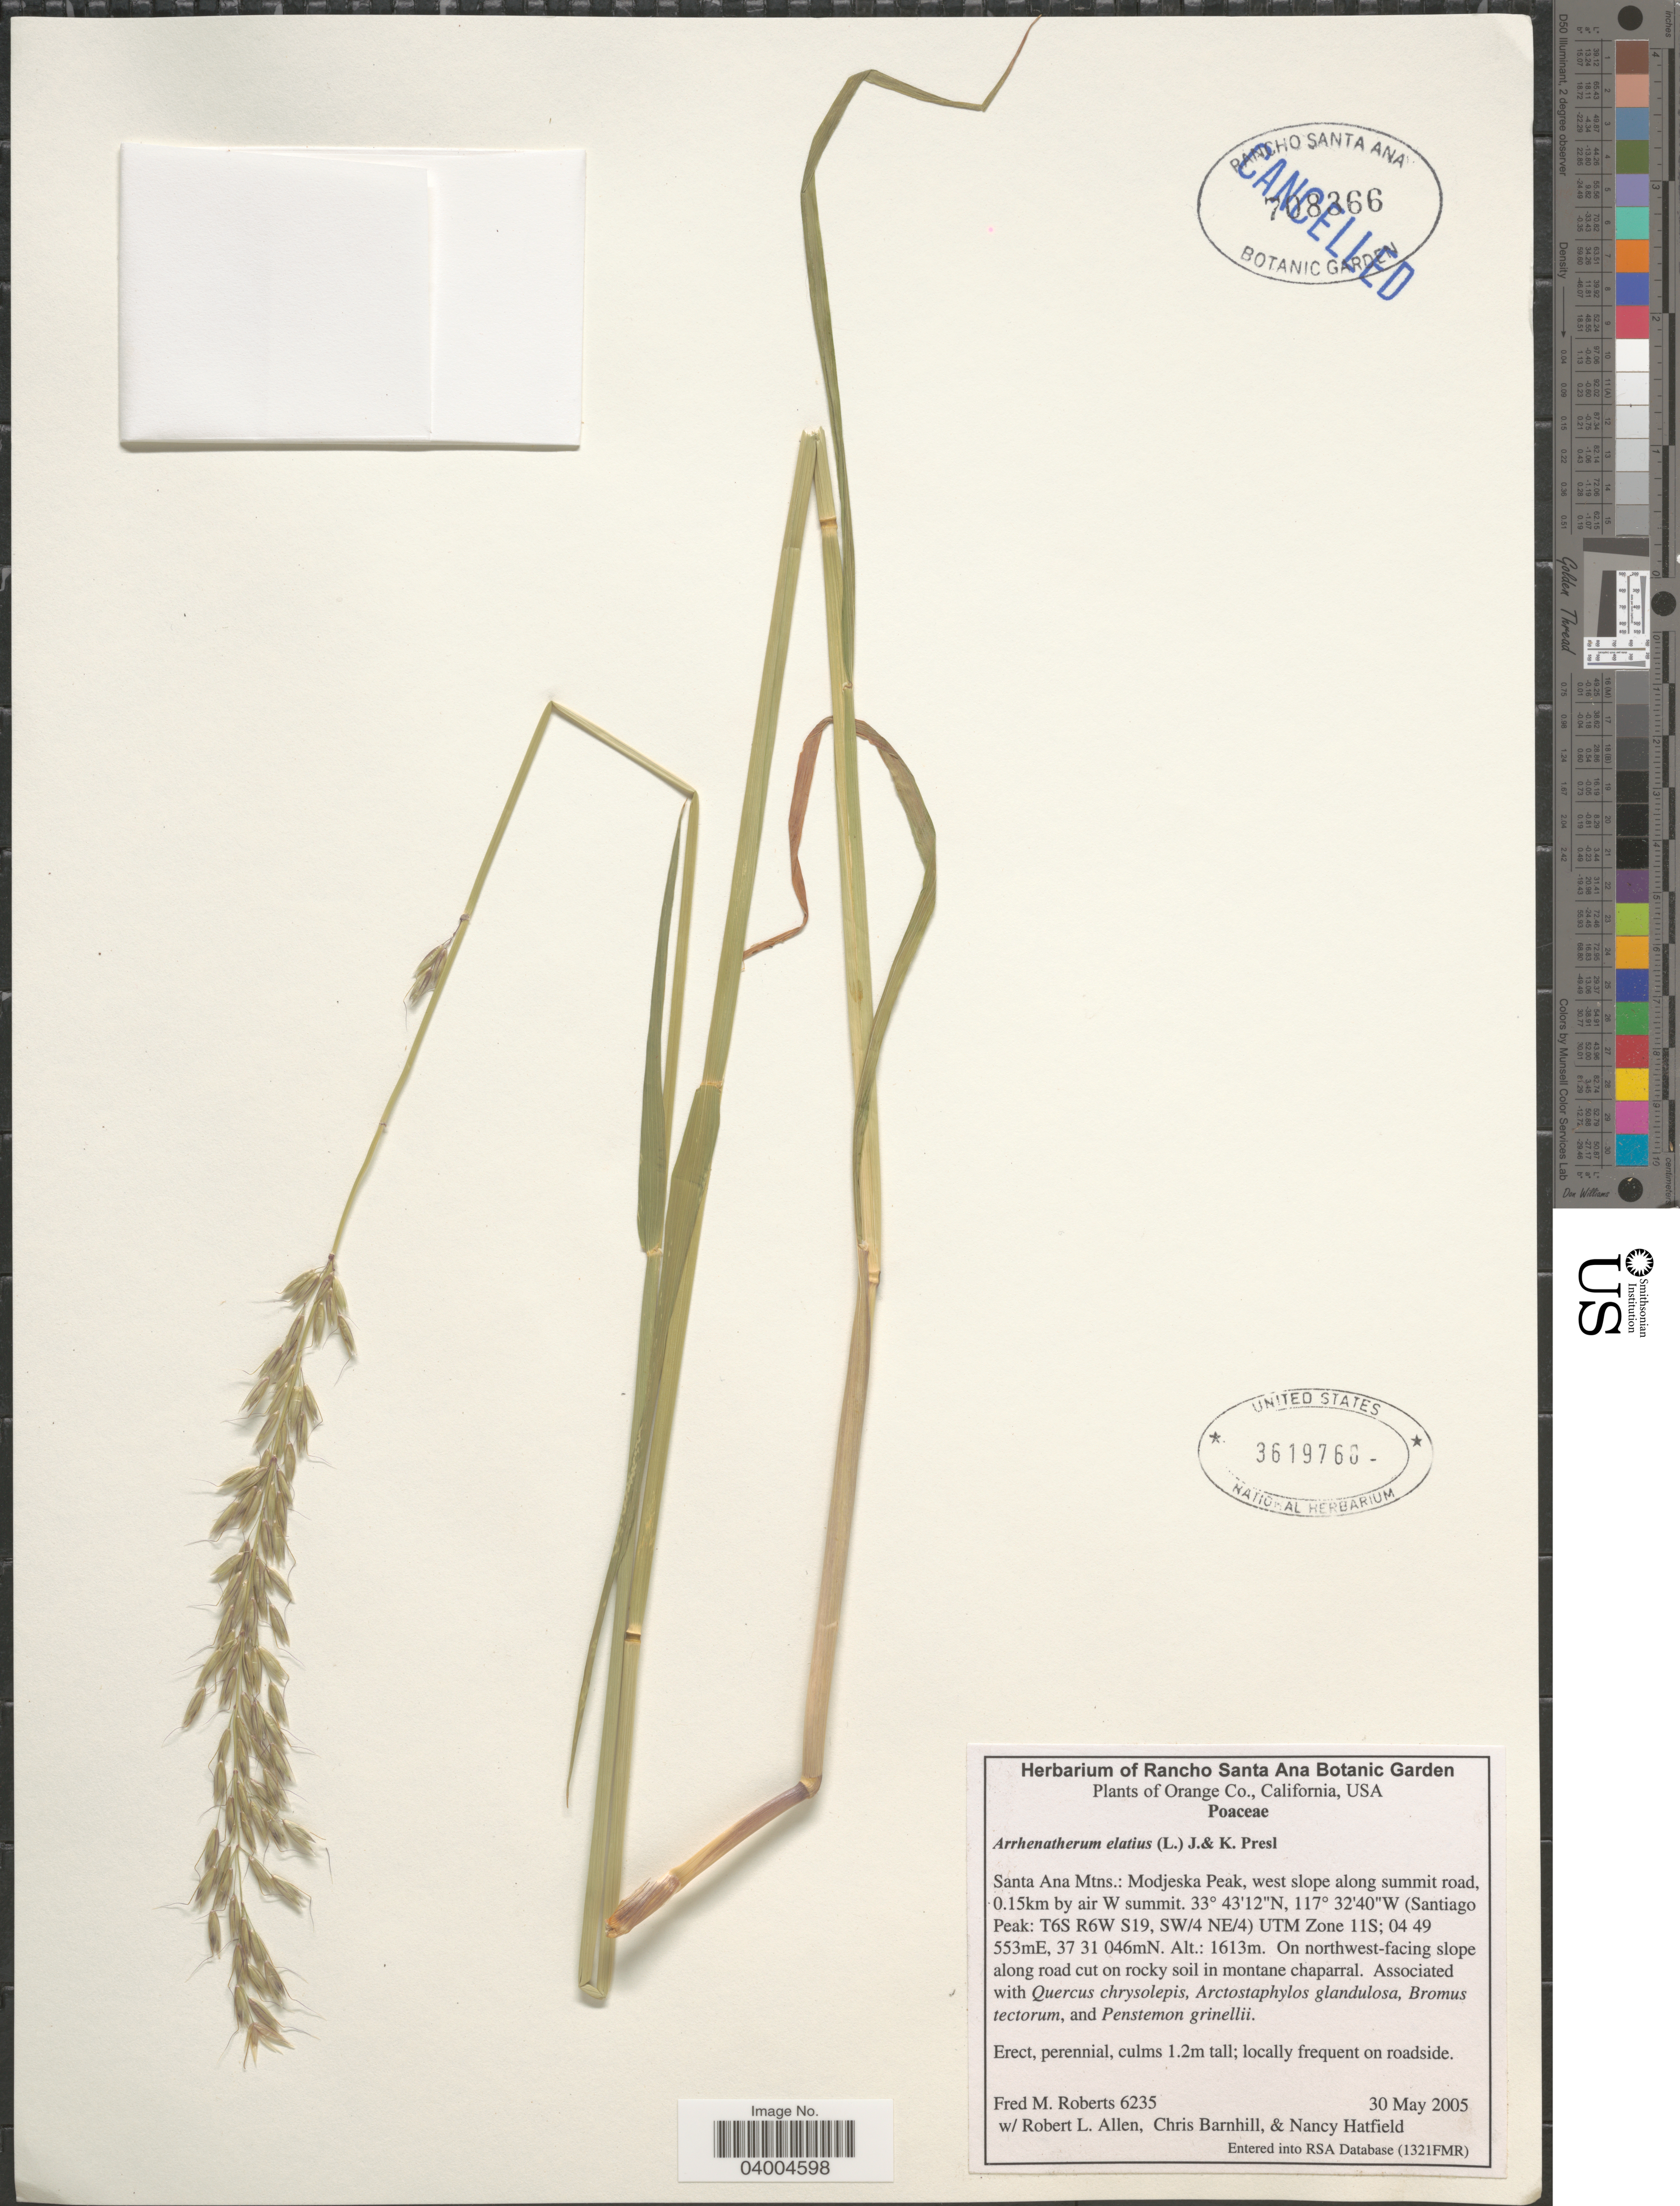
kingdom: Plantae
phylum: Tracheophyta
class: Liliopsida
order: Poales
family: Poaceae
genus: Arrhenatherum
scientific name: Arrhenatherum elatius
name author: (L.) J. Presl & C. Presl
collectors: F. Roberts, R. Allen, C. Barnhill & N. Hatfield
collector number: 6235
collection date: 2005-05-30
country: United States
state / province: California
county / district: Orange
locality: Orange Co. Santa Ana Mtns.: Modjeska Peak, west slope along summit road, 0.15 km by air W summit. (Santiago Peak: T6S R6W S19, SW/4 NE/4) UTM Zone 11S; 04 49 553mE, 37 31 046mN. On northwest-facing slope along road cut.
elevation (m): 1613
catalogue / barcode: US 3619760